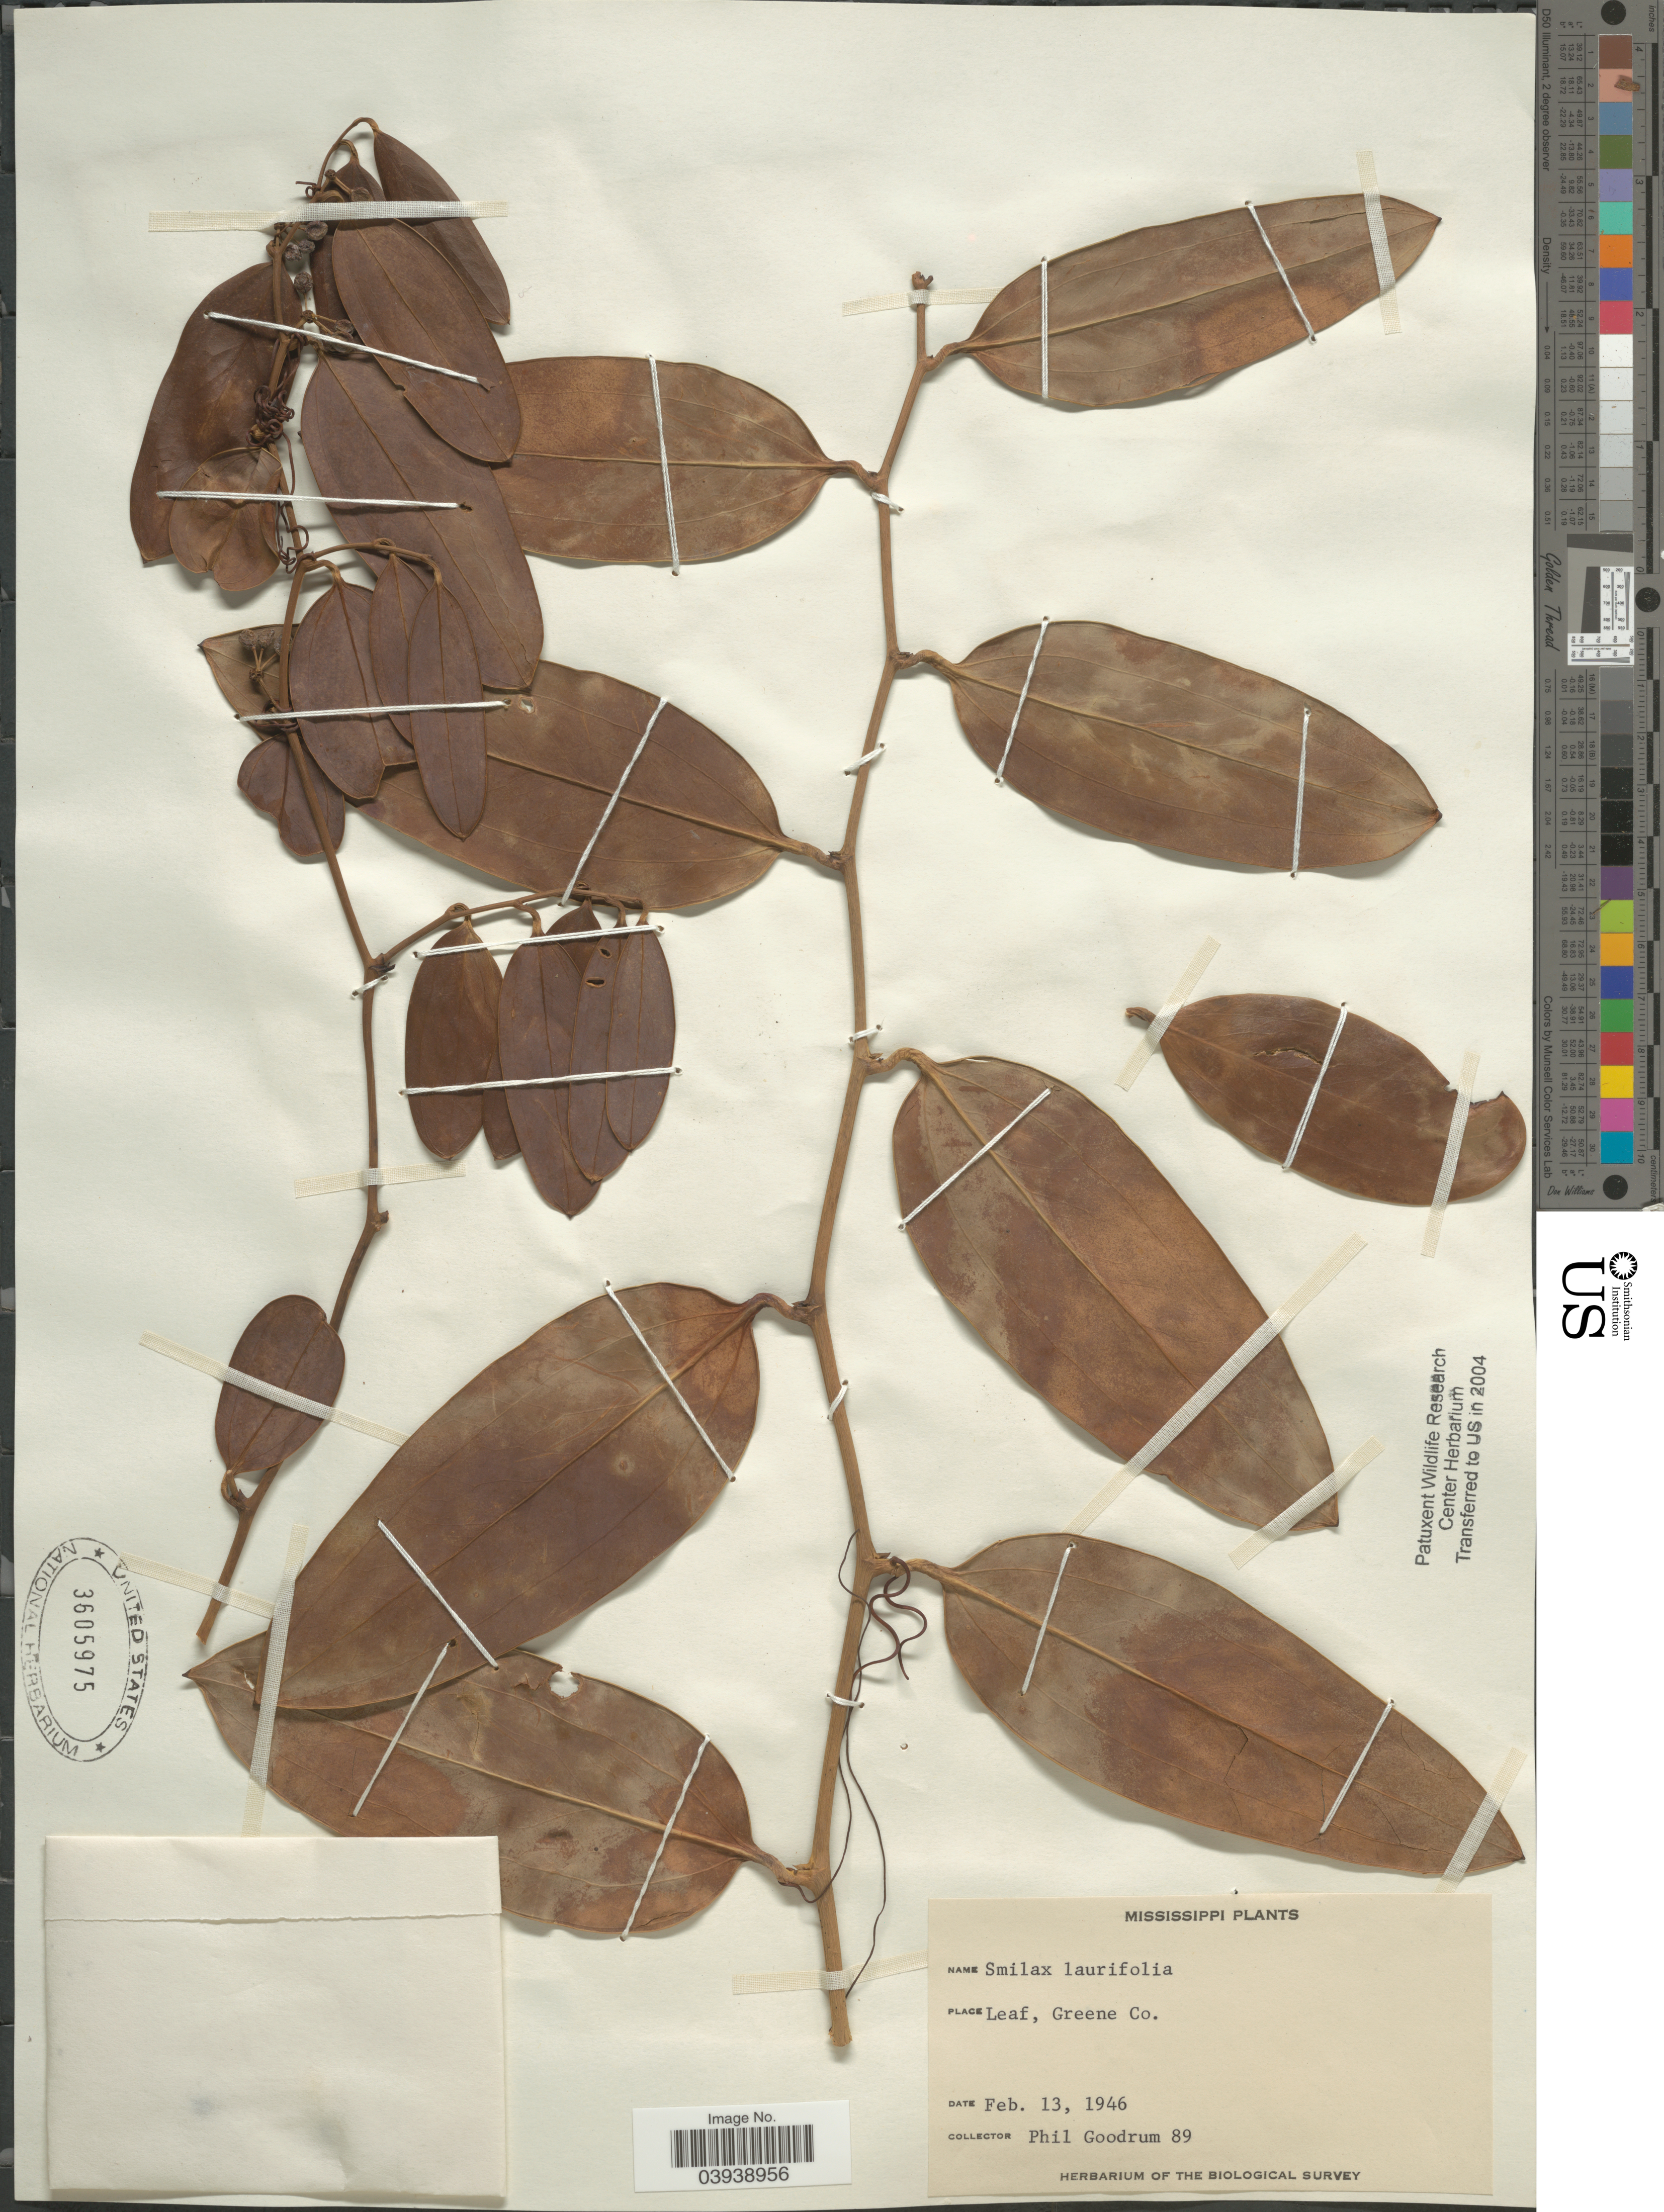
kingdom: Plantae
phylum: Tracheophyta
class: Liliopsida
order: Liliales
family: Smilacaceae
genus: Smilax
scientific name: Smilax laurifolia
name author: L.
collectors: P. Goodrum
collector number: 89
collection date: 1946-02-13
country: United States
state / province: Mississippi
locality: Leaf, Greene Co.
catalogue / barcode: US 3605975